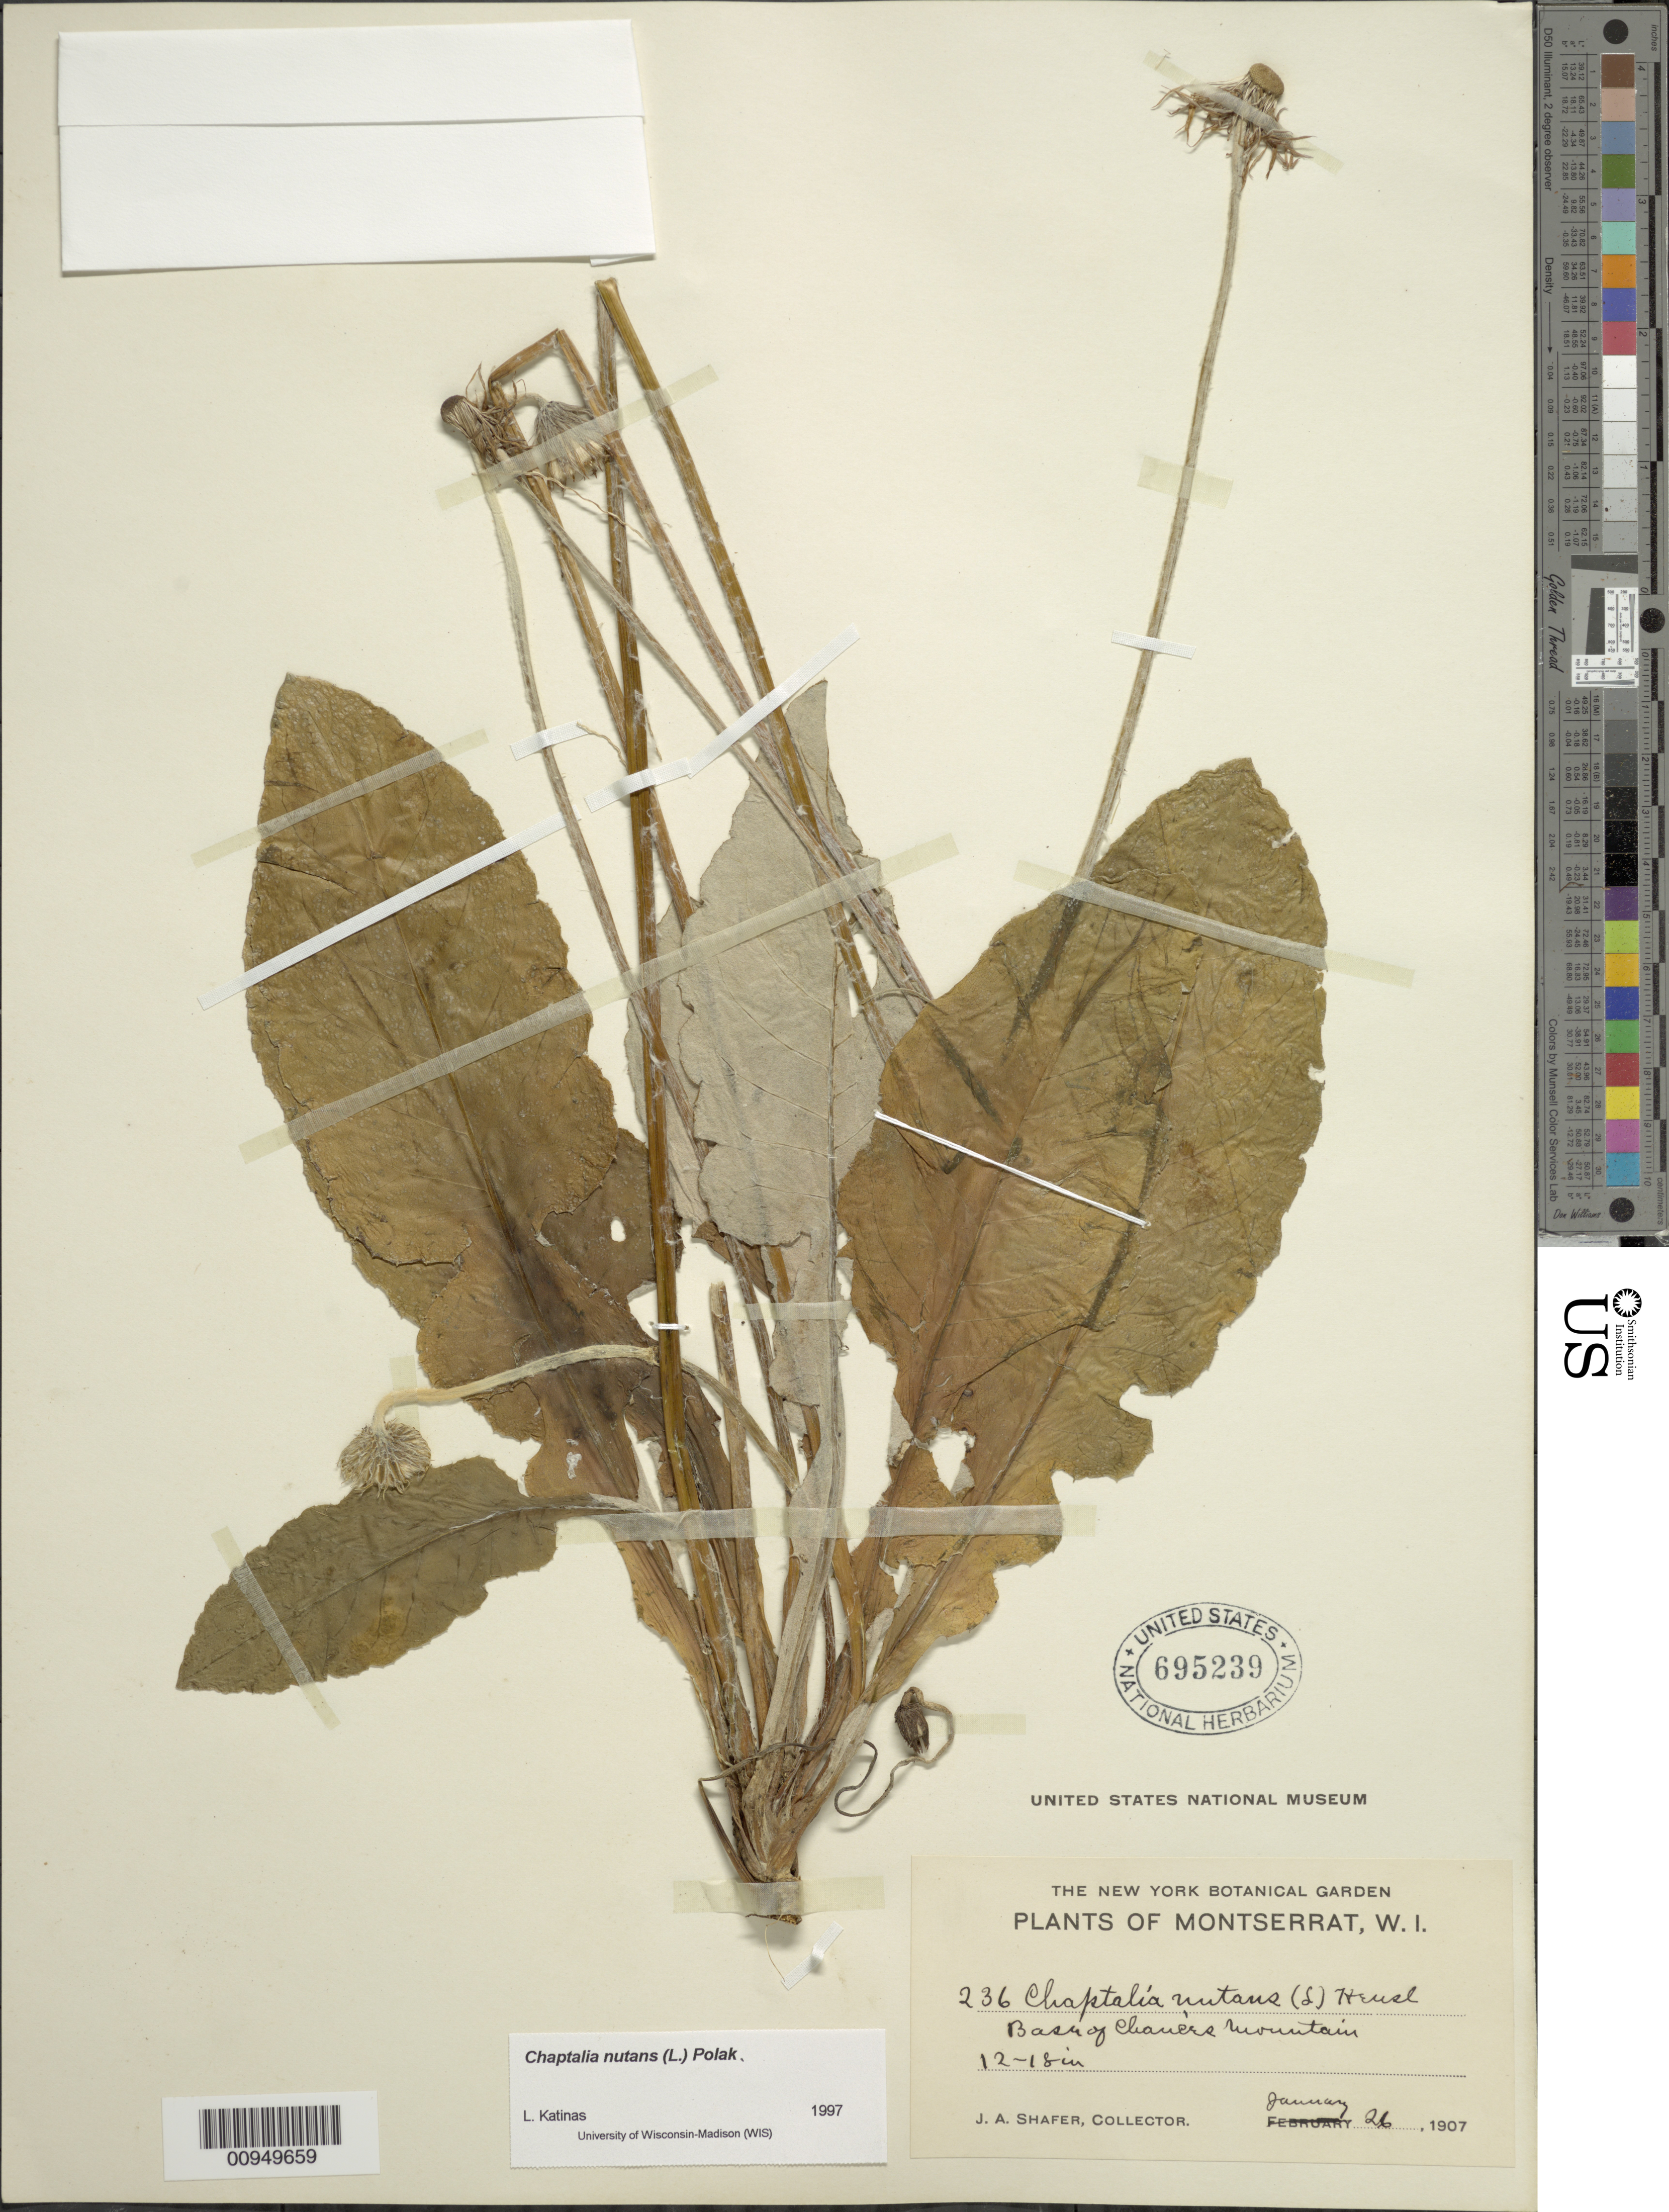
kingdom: Plantae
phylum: Tracheophyta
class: Magnoliopsida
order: Asterales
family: Asteraceae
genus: Chaptalia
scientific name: Chaptalia nutans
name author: (L.) Pol.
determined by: Katinas, L.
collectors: J. A. Shafer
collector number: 236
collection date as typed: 26 Jan 1907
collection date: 1907-01-26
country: Montserrat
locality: Base of "Chauérs Mountain"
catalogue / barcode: US 695239